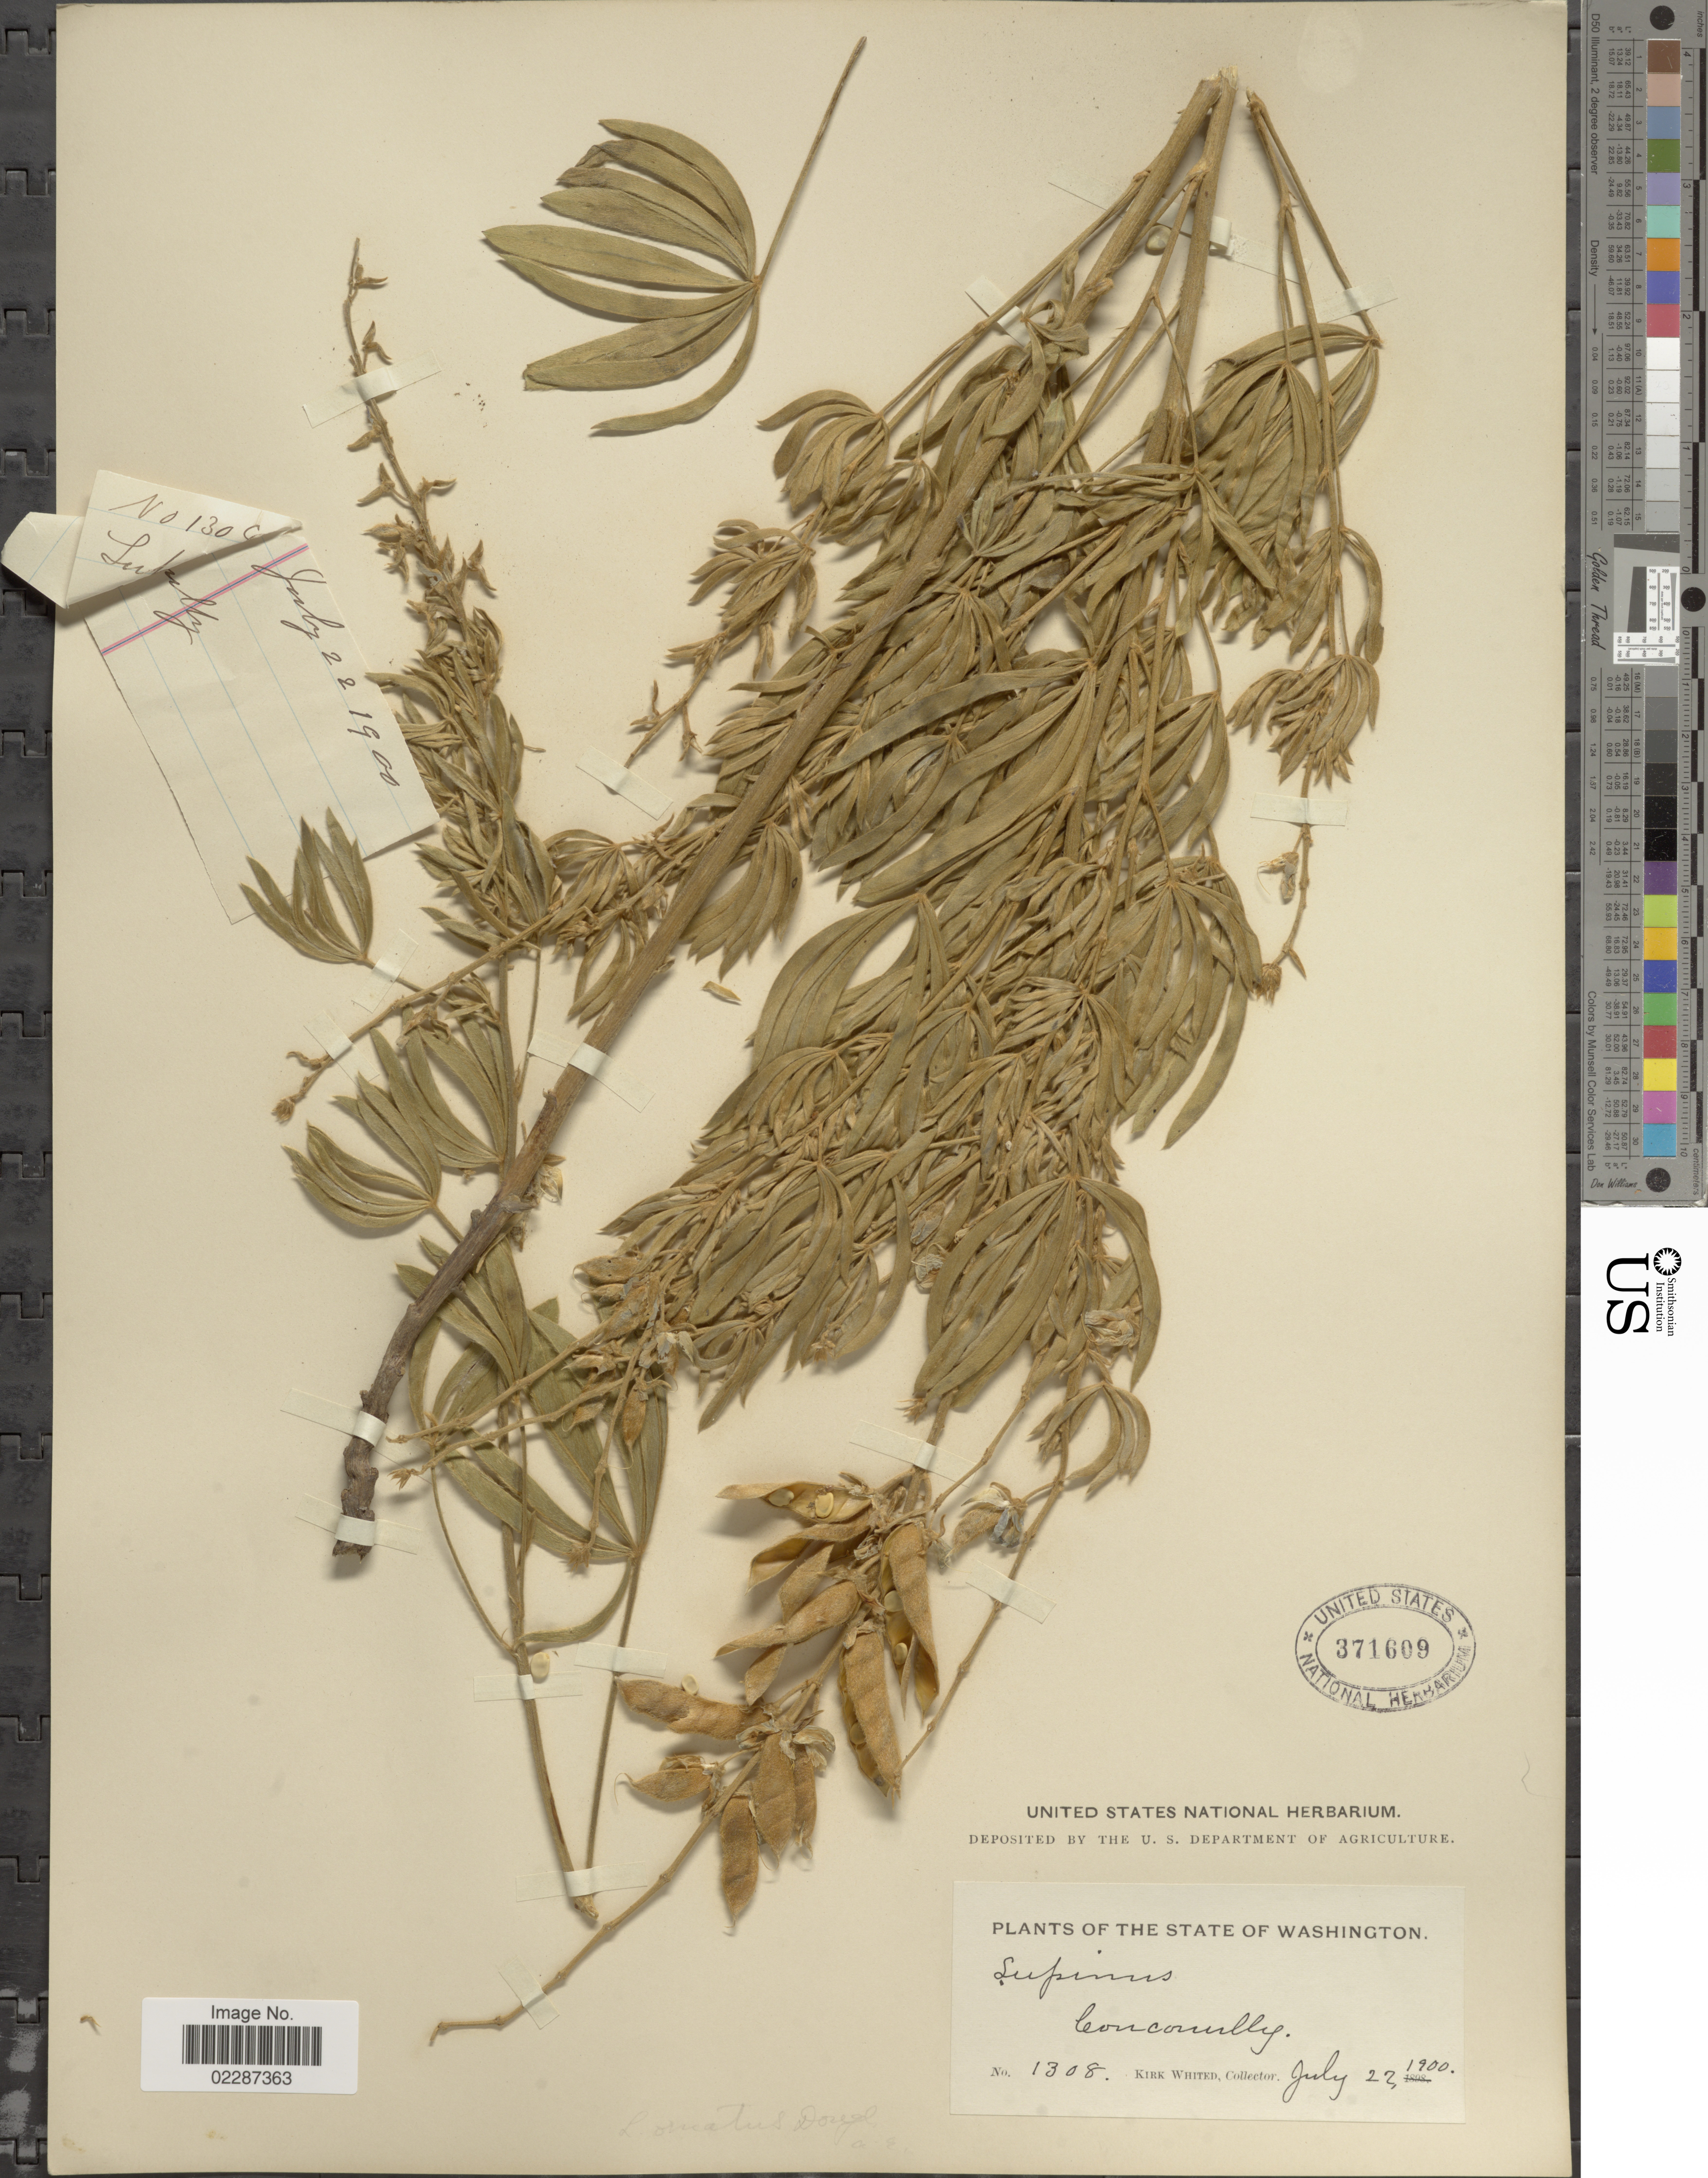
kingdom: Plantae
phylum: Tracheophyta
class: Magnoliopsida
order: Fabales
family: Fabaceae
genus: Lupinus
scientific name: Lupinus sericeus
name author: Pursh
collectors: K. Whited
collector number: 1308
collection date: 1900-07-22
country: United States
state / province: Washington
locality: Conconully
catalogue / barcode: US 371609